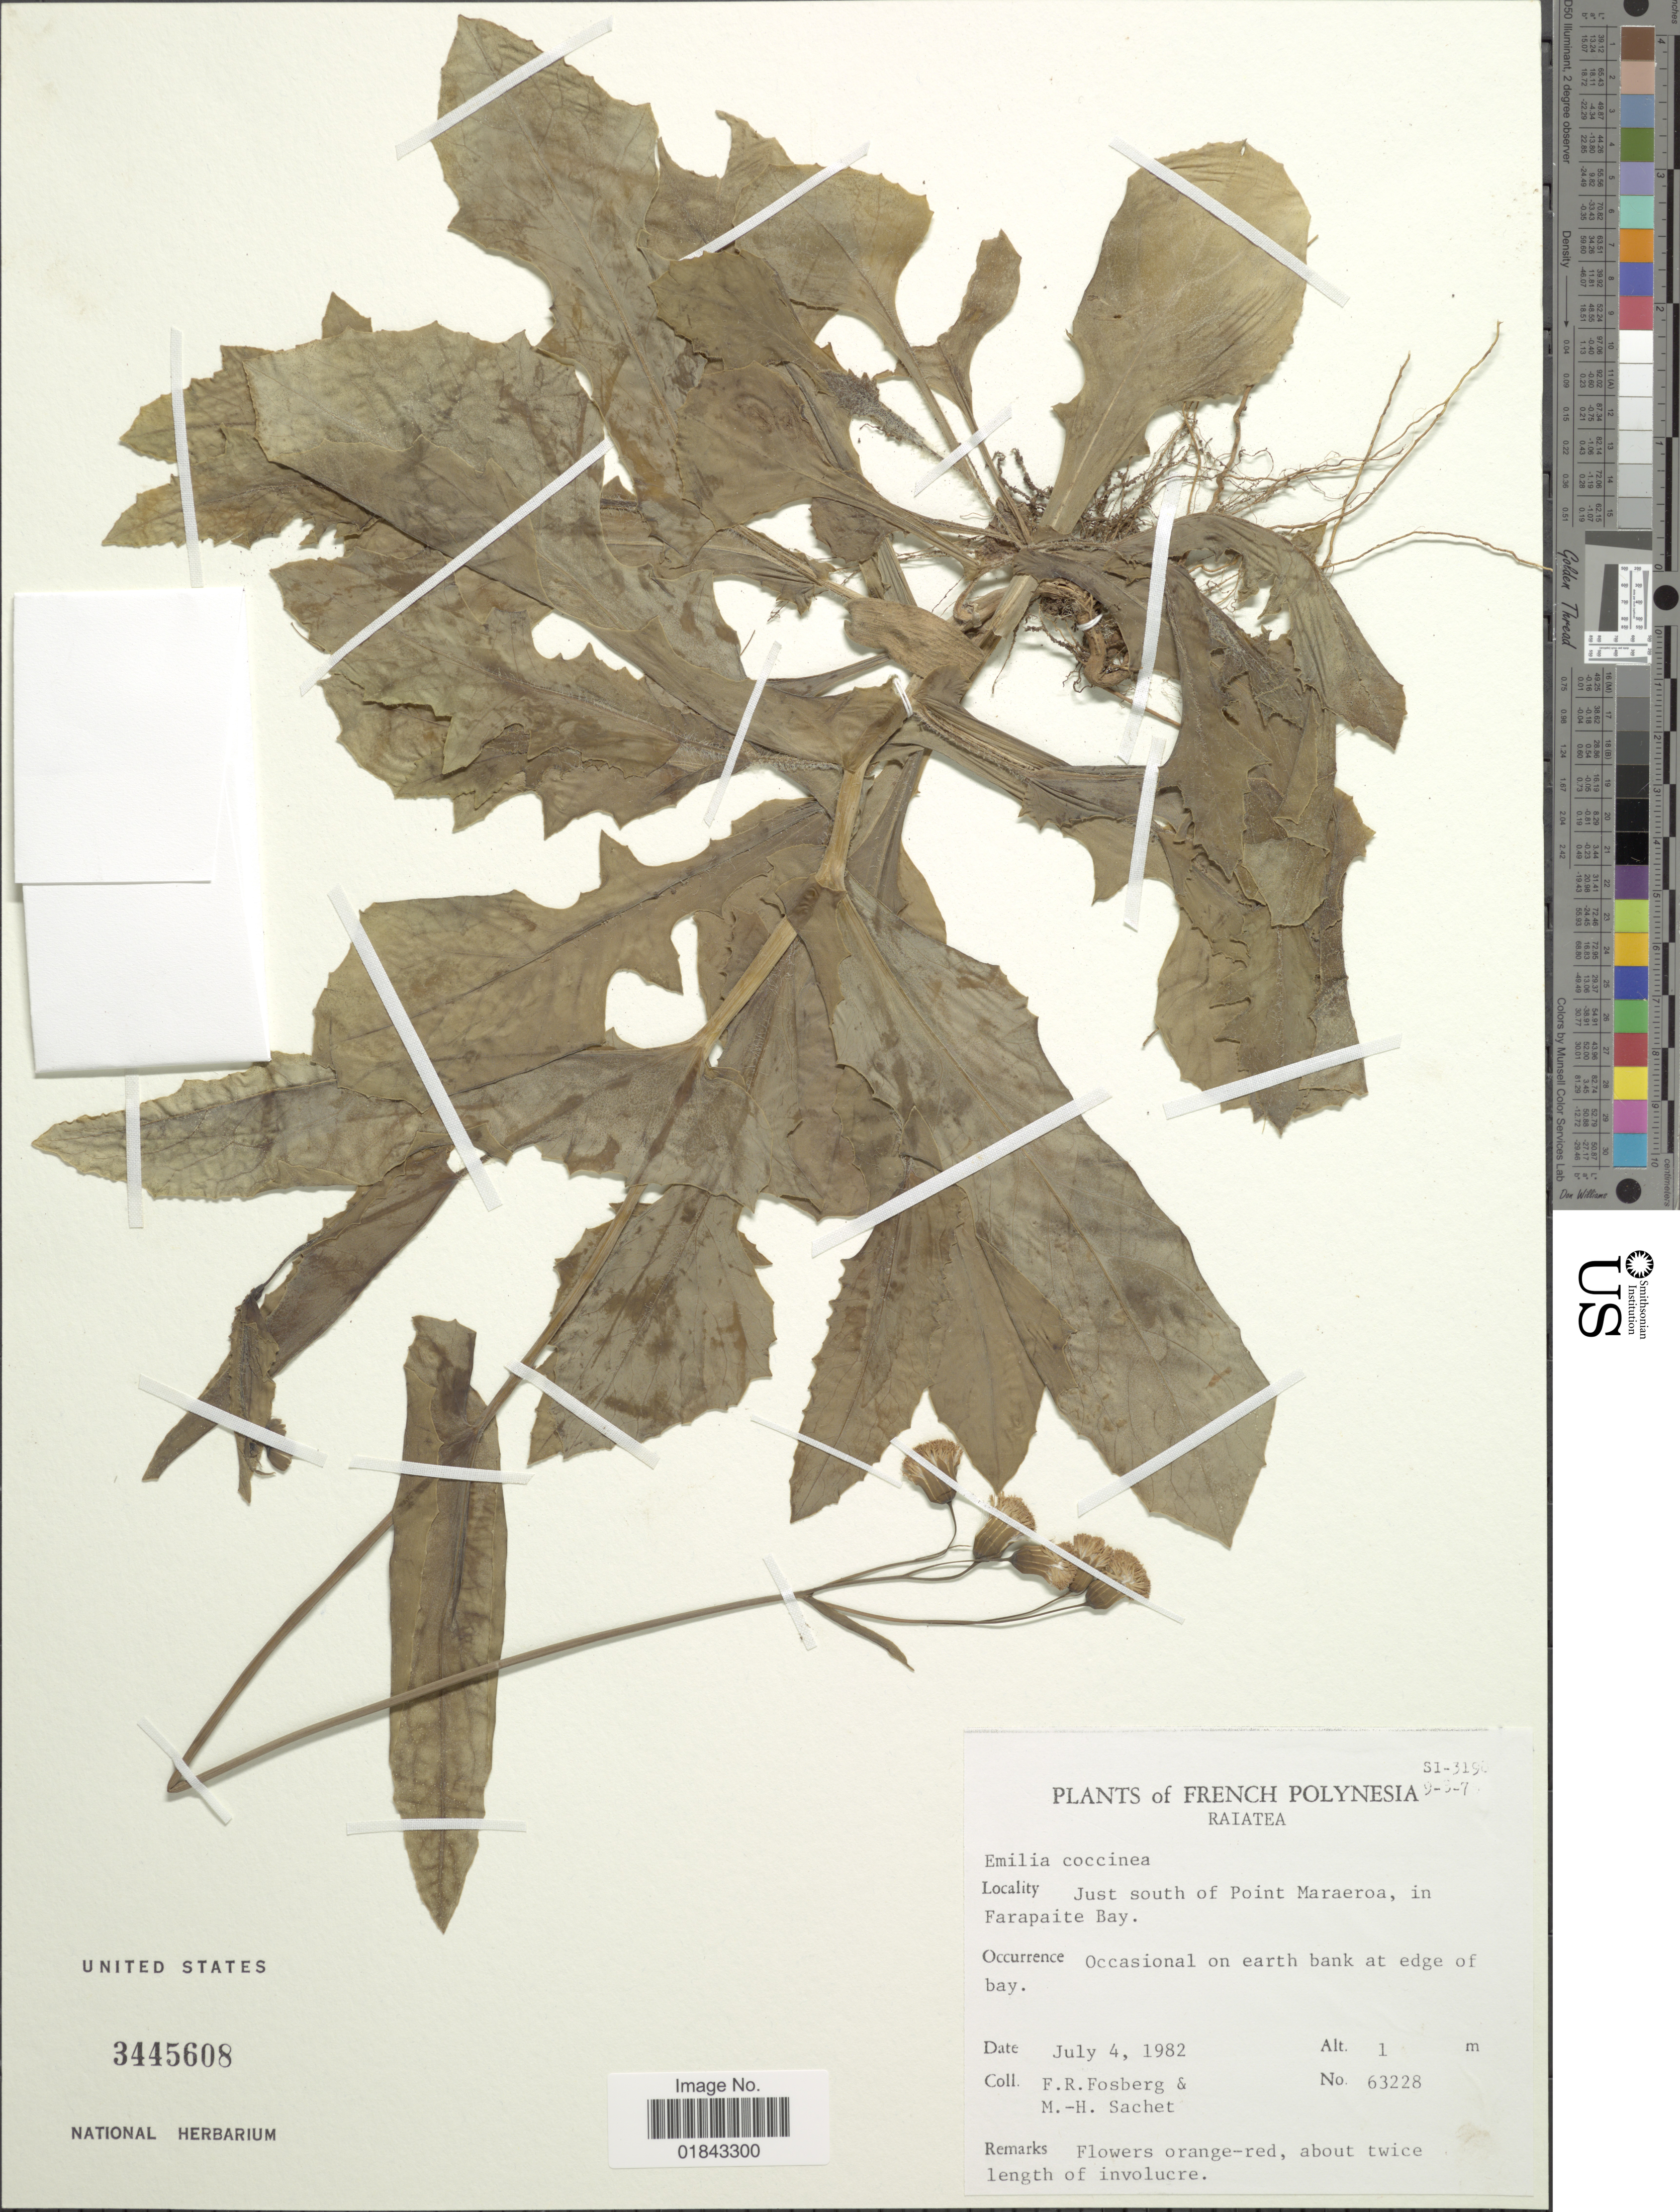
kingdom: Plantae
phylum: Tracheophyta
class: Magnoliopsida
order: Asterales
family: Asteraceae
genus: Emilia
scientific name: Emilia coccinea (Sims) Sweet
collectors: F. R. Fosberg & M.-H. Sachet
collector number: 63228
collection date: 1982-07-04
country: French Polynesia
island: Raiatea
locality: Raiatea, just south of Point Maraeroa, in Farapaite Bay, occasional on earth bank at edge of bay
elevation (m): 1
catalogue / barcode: US 3445608